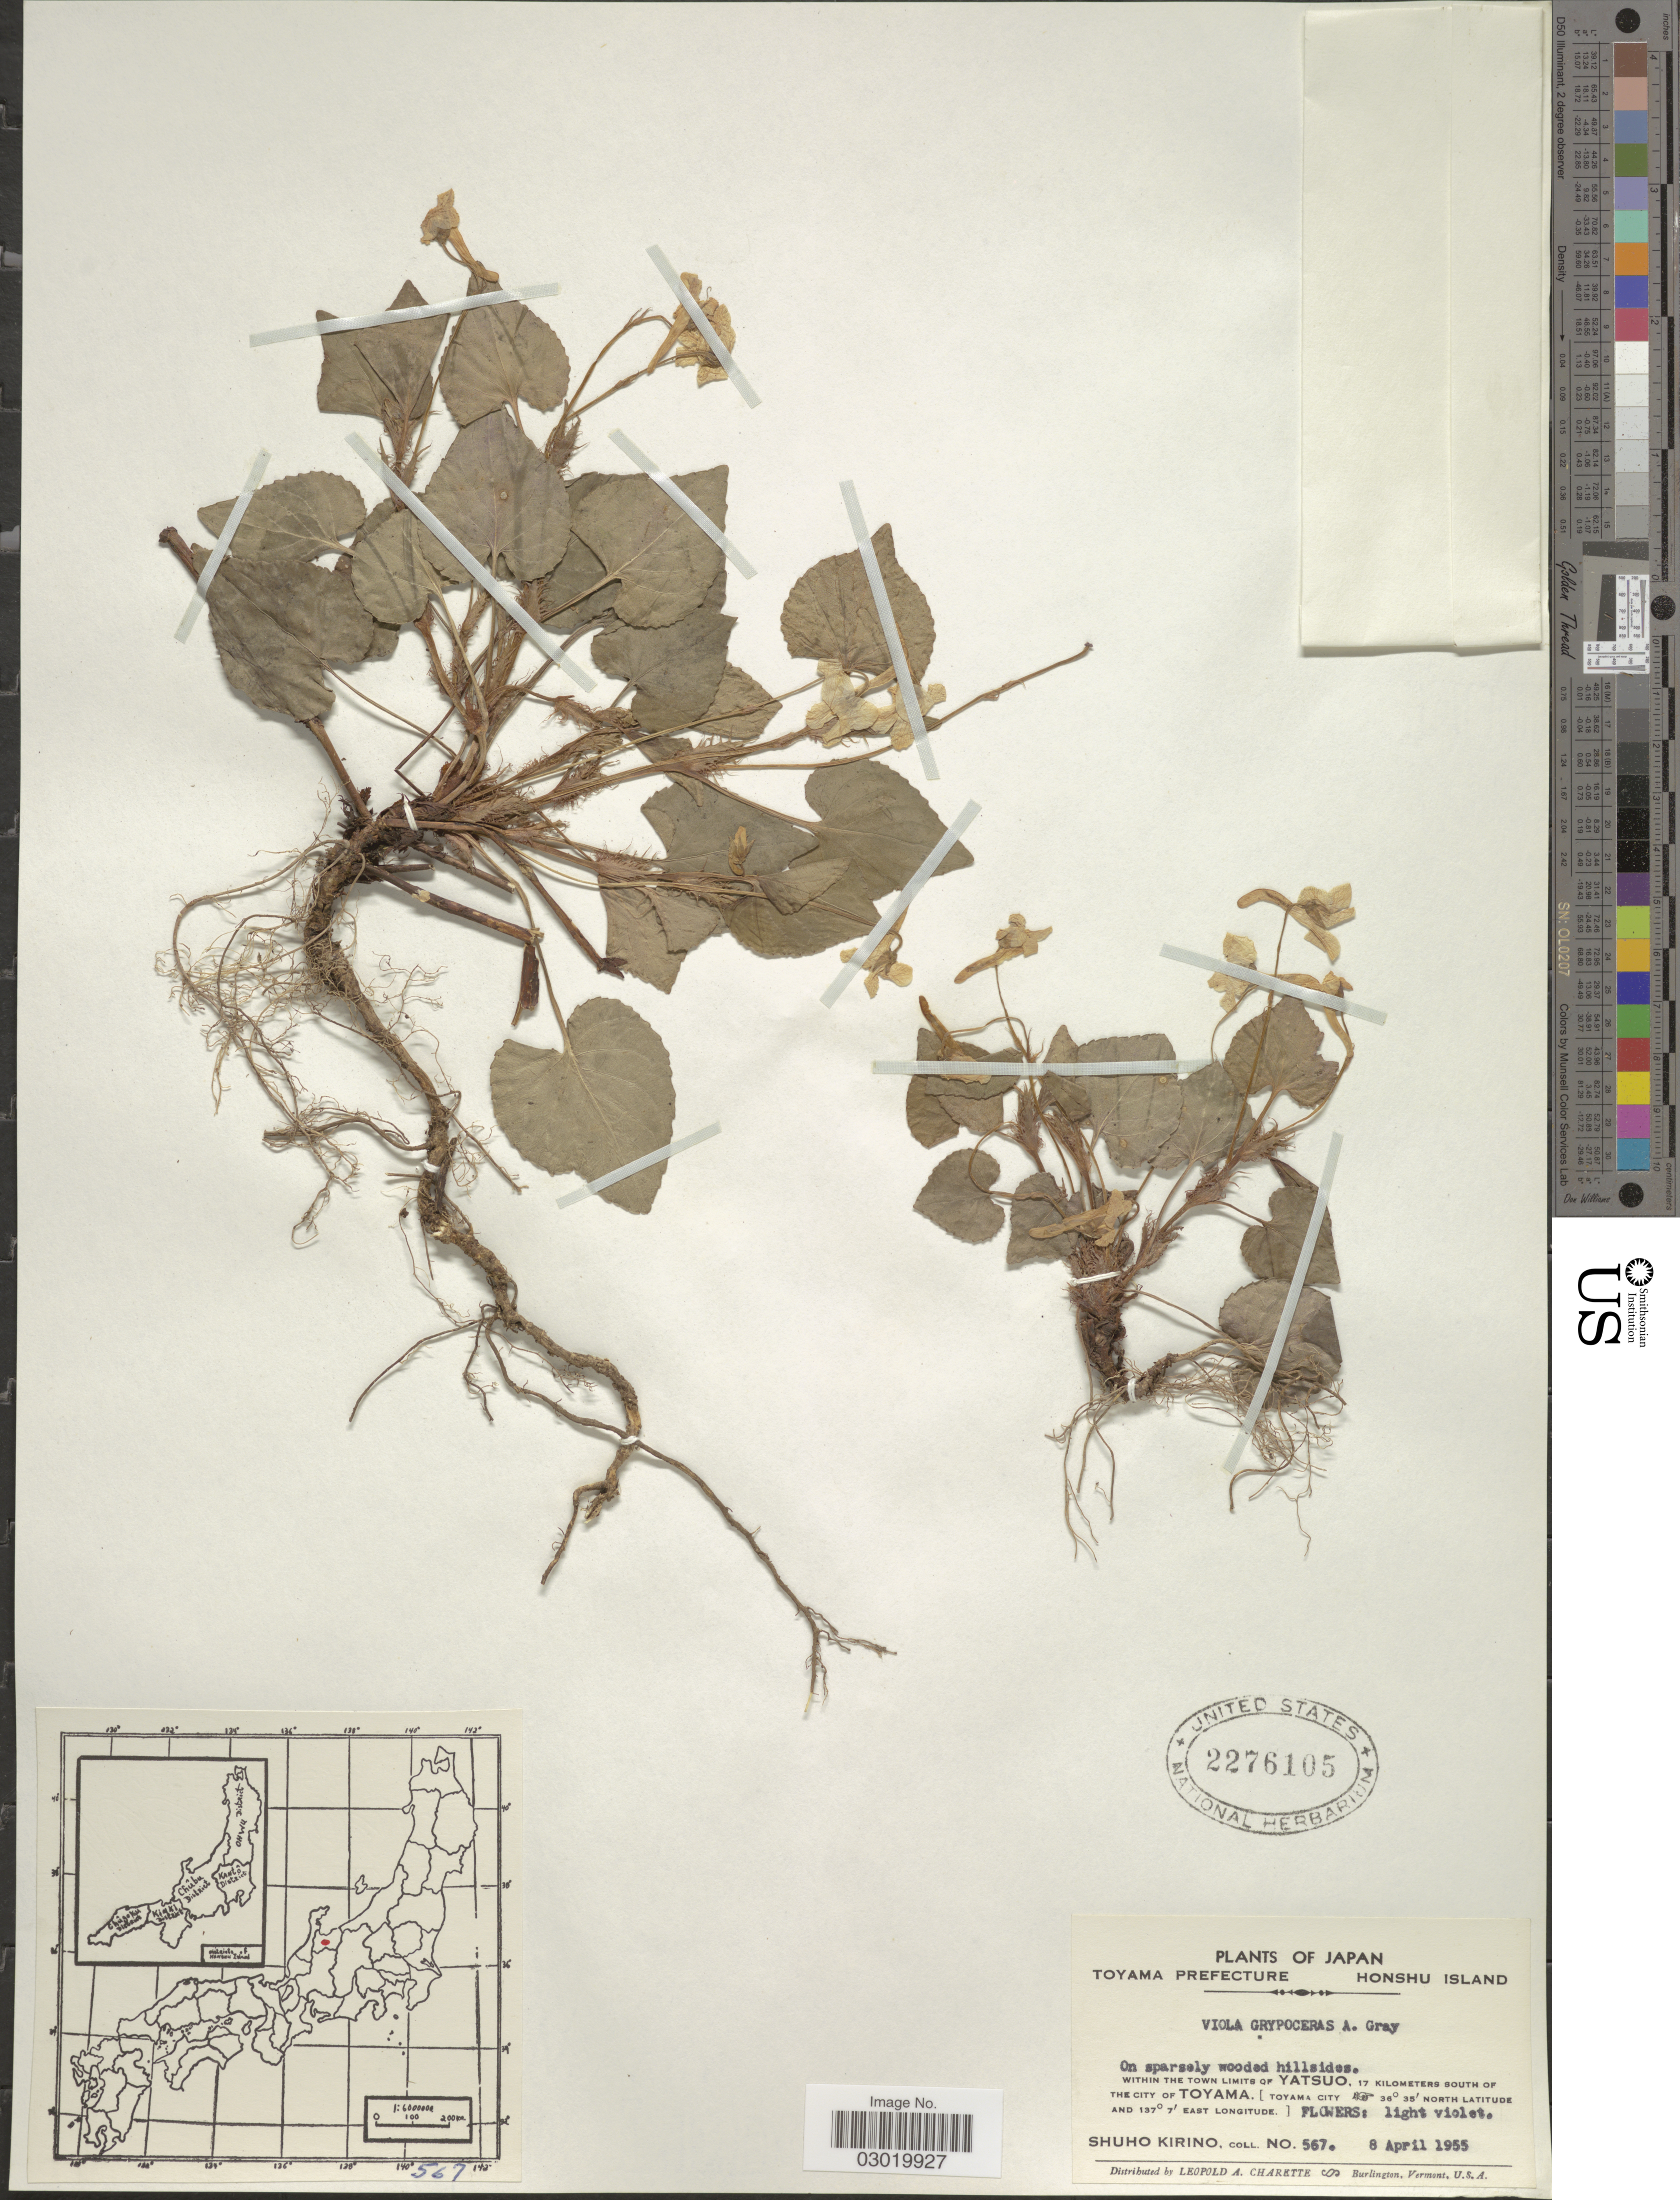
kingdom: Plantae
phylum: Tracheophyta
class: Magnoliopsida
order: Malpighiales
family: Violaceae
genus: Viola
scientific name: Viola grypoceras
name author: A. Gray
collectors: S. Kirino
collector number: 567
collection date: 1955-04-08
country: Japan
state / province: Toyama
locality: Toyama Prefecture. Honshu Island. Within the town limites of Yatsuo, 17 kilometers south of the city of Toyama. [Toyama City].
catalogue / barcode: US 2276105